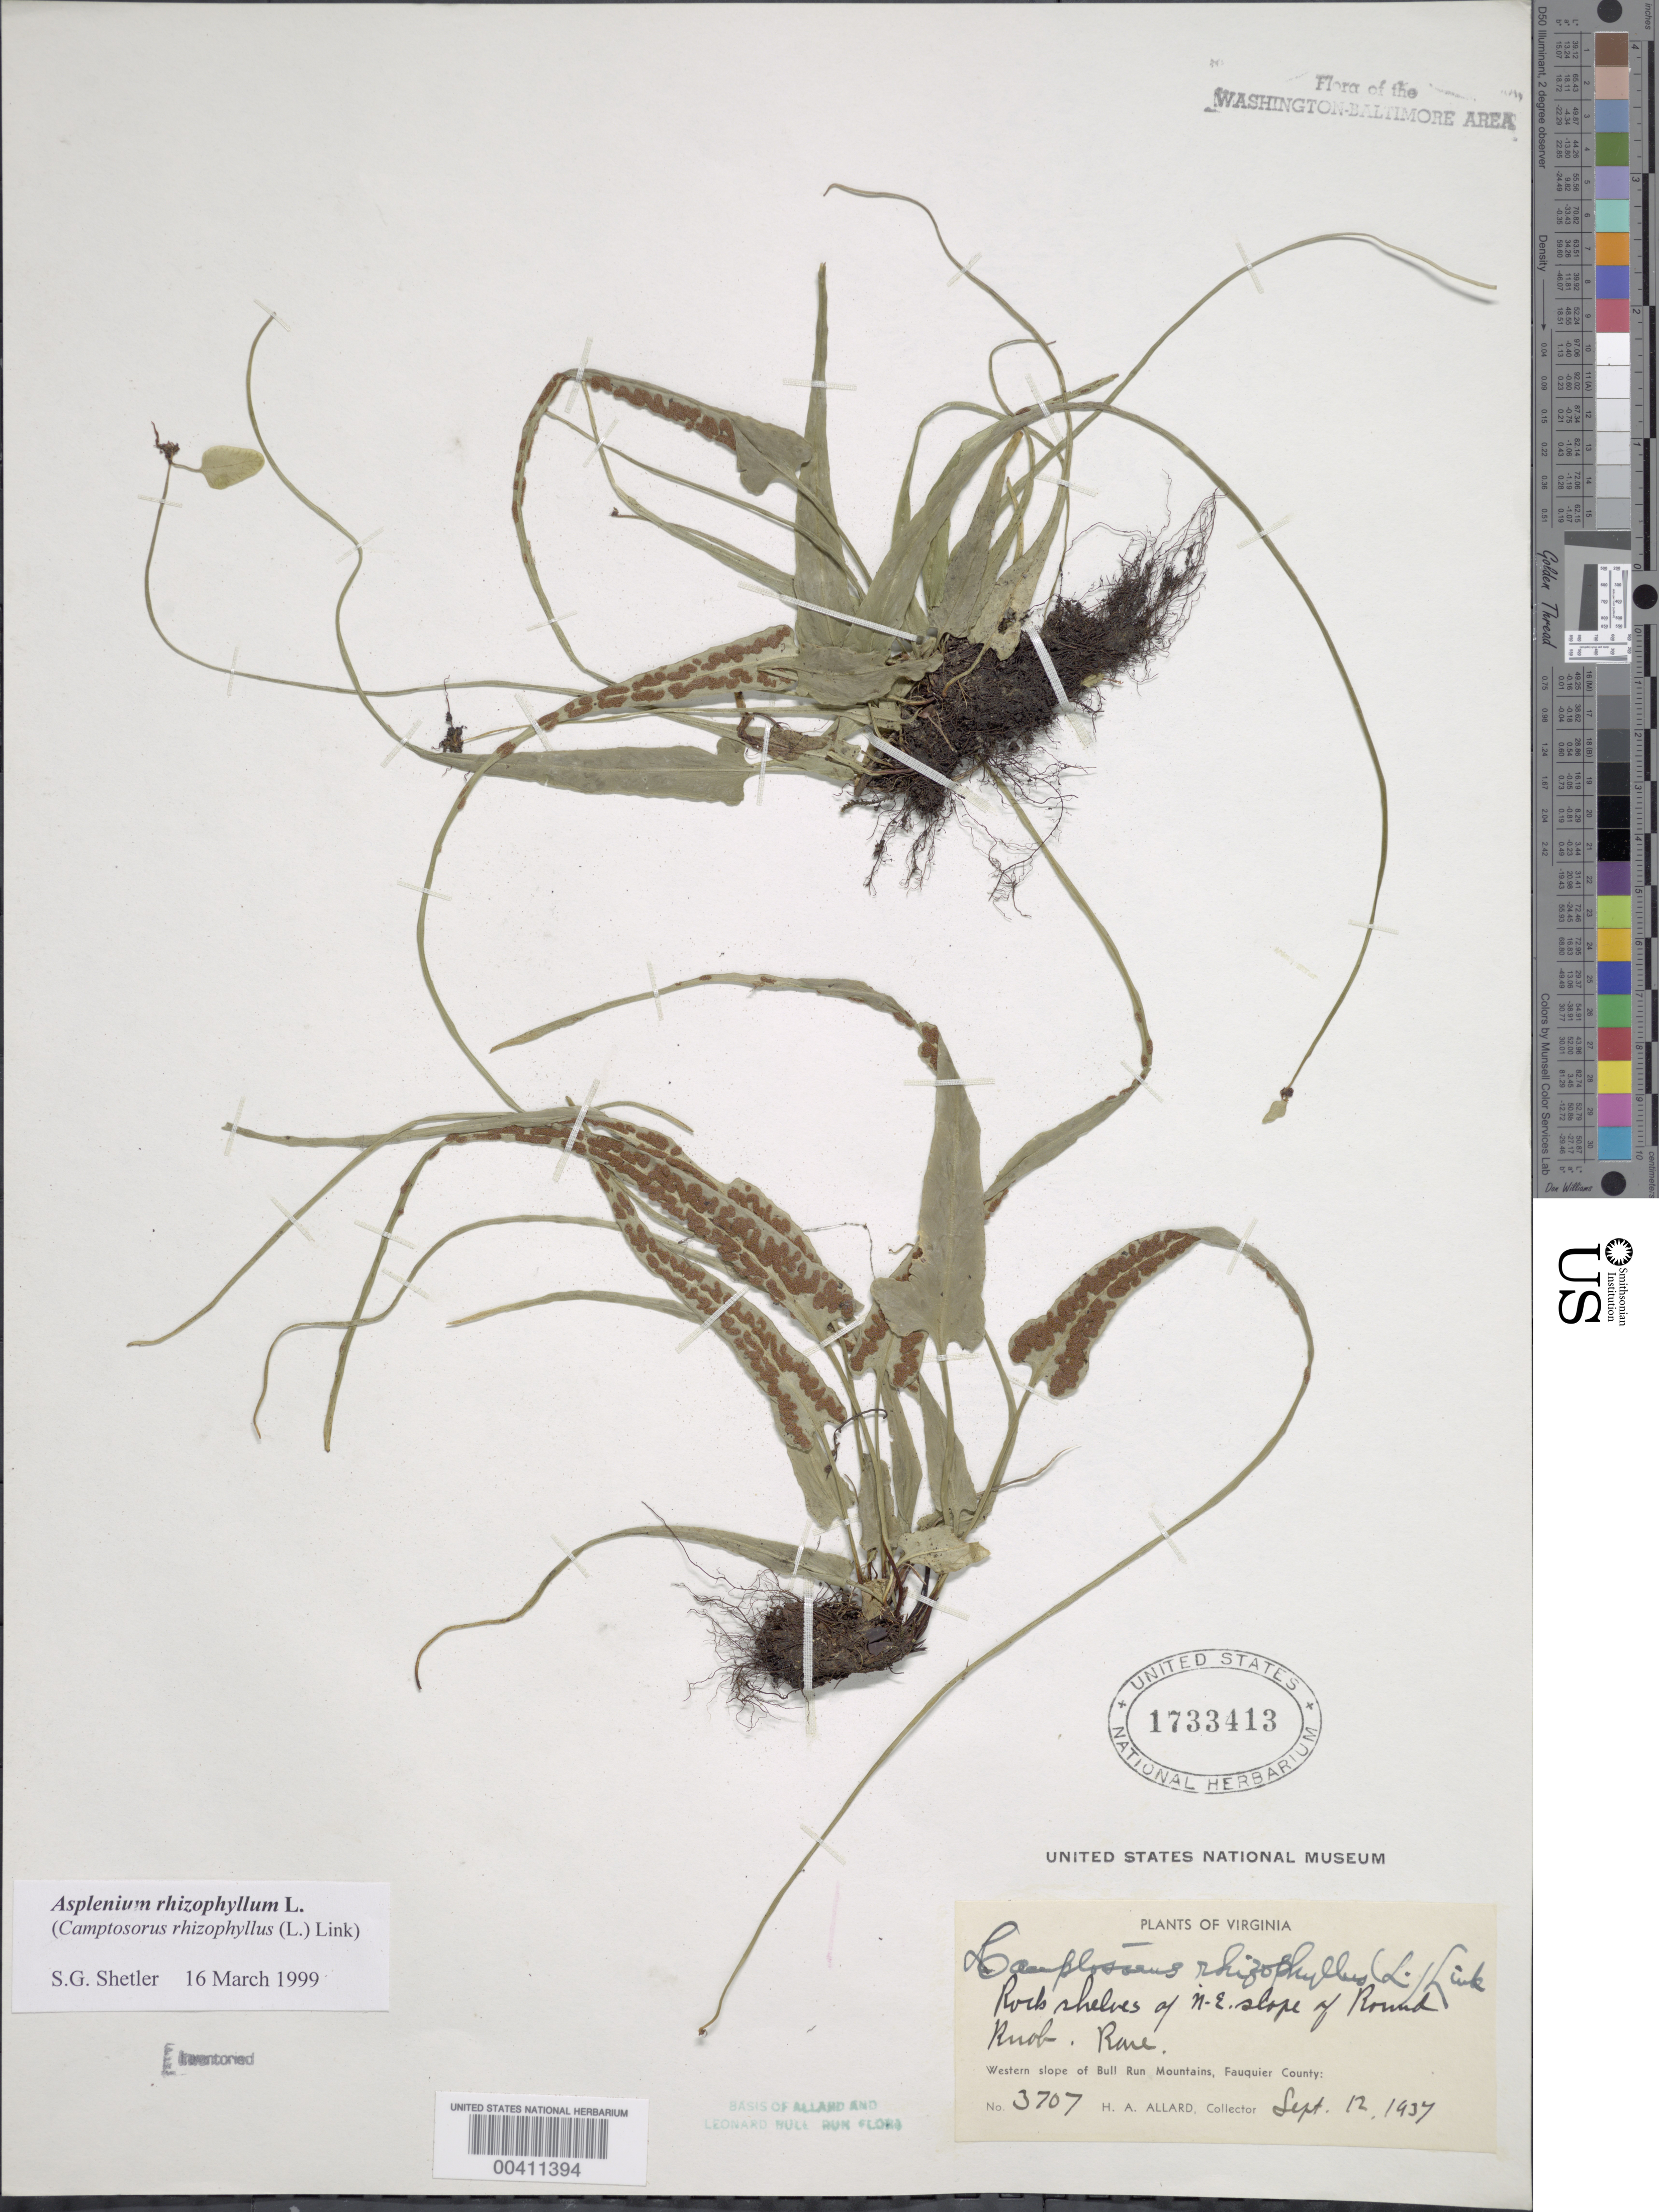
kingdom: Plantae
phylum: Tracheophyta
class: Polypodiopsida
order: Polypodiales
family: Aspleniaceae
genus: Asplenium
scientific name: Asplenium rhizophyllum var. auriculatum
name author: Hieron.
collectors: H. A. Allard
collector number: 3707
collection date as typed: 12 Sep 1937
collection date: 1937-09-12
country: United States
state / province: Virginia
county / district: Fauquier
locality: Northeast slope of Round Knob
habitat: Rock shelves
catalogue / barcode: US 1733413